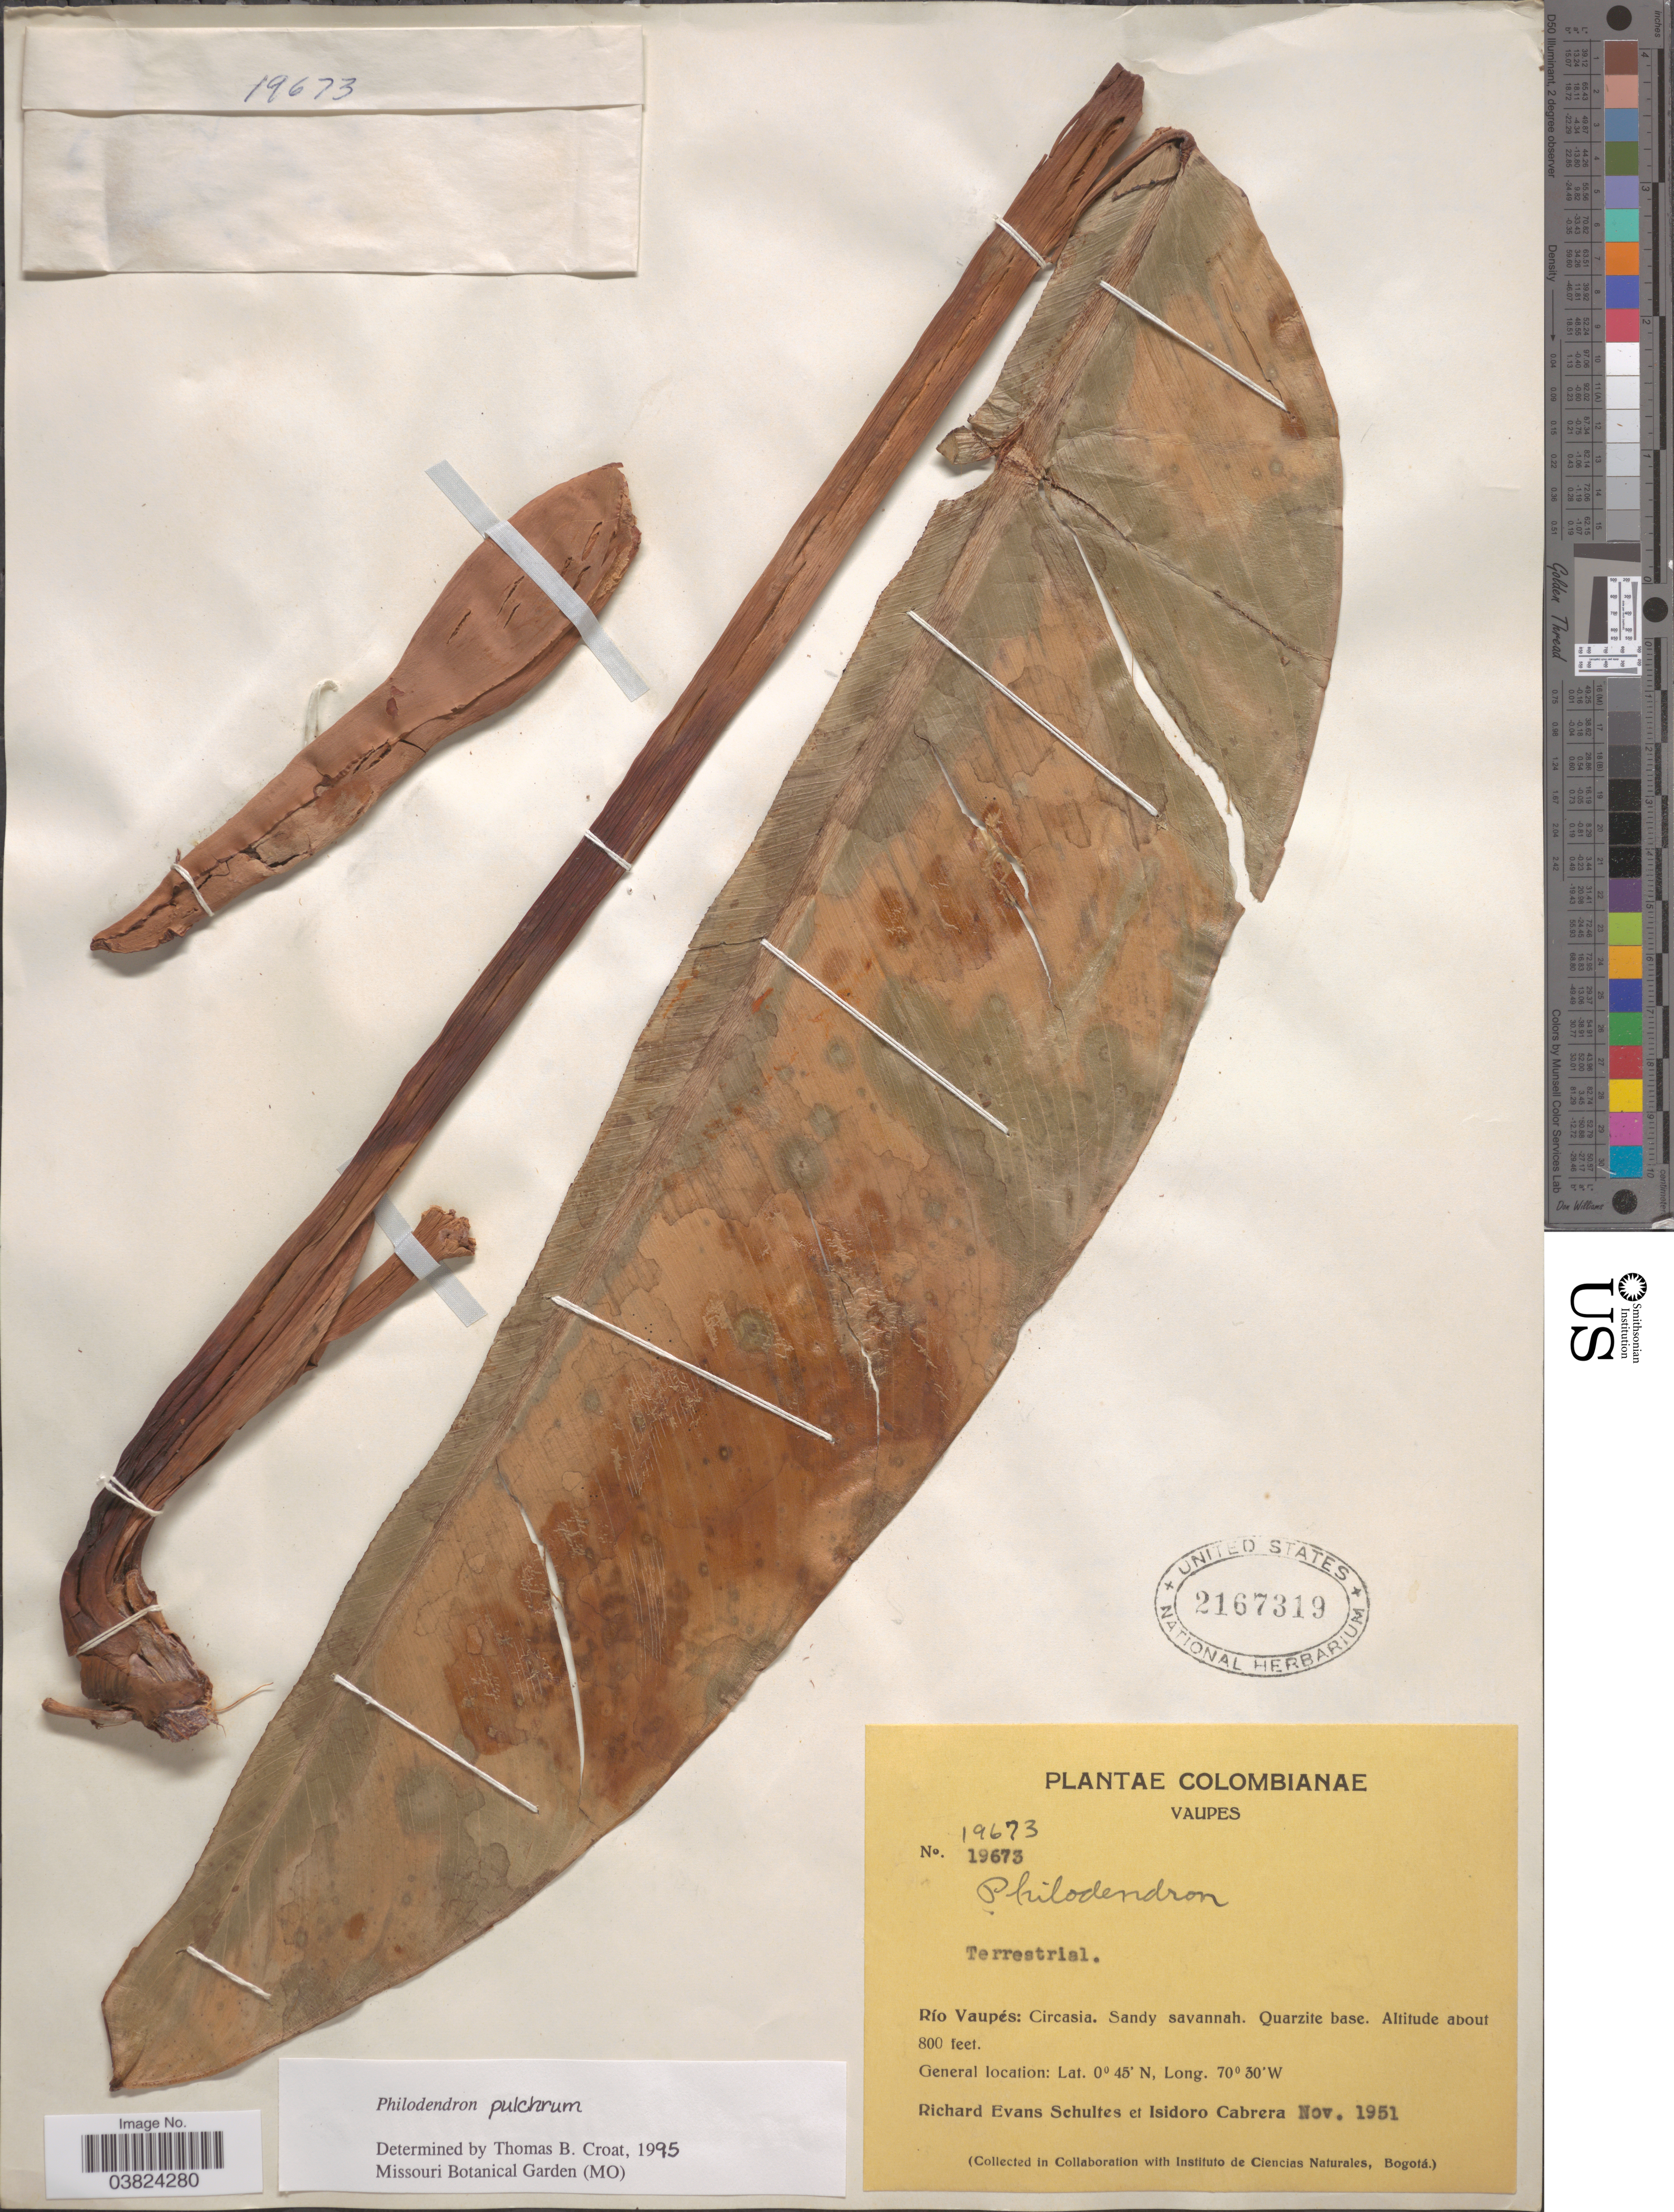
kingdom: Plantae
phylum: Tracheophyta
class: Liliopsida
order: Alismatales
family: Araceae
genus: Philodendron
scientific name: Philodendron pulchrum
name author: G.M. Barroso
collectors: R. E. Schultes & I. Cabrera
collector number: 19673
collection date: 1951-11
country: Colombia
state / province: Vaupés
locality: Río Vaupés: Circasia. Sandy savannah. Quarzite base.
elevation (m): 244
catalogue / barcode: US 2167319